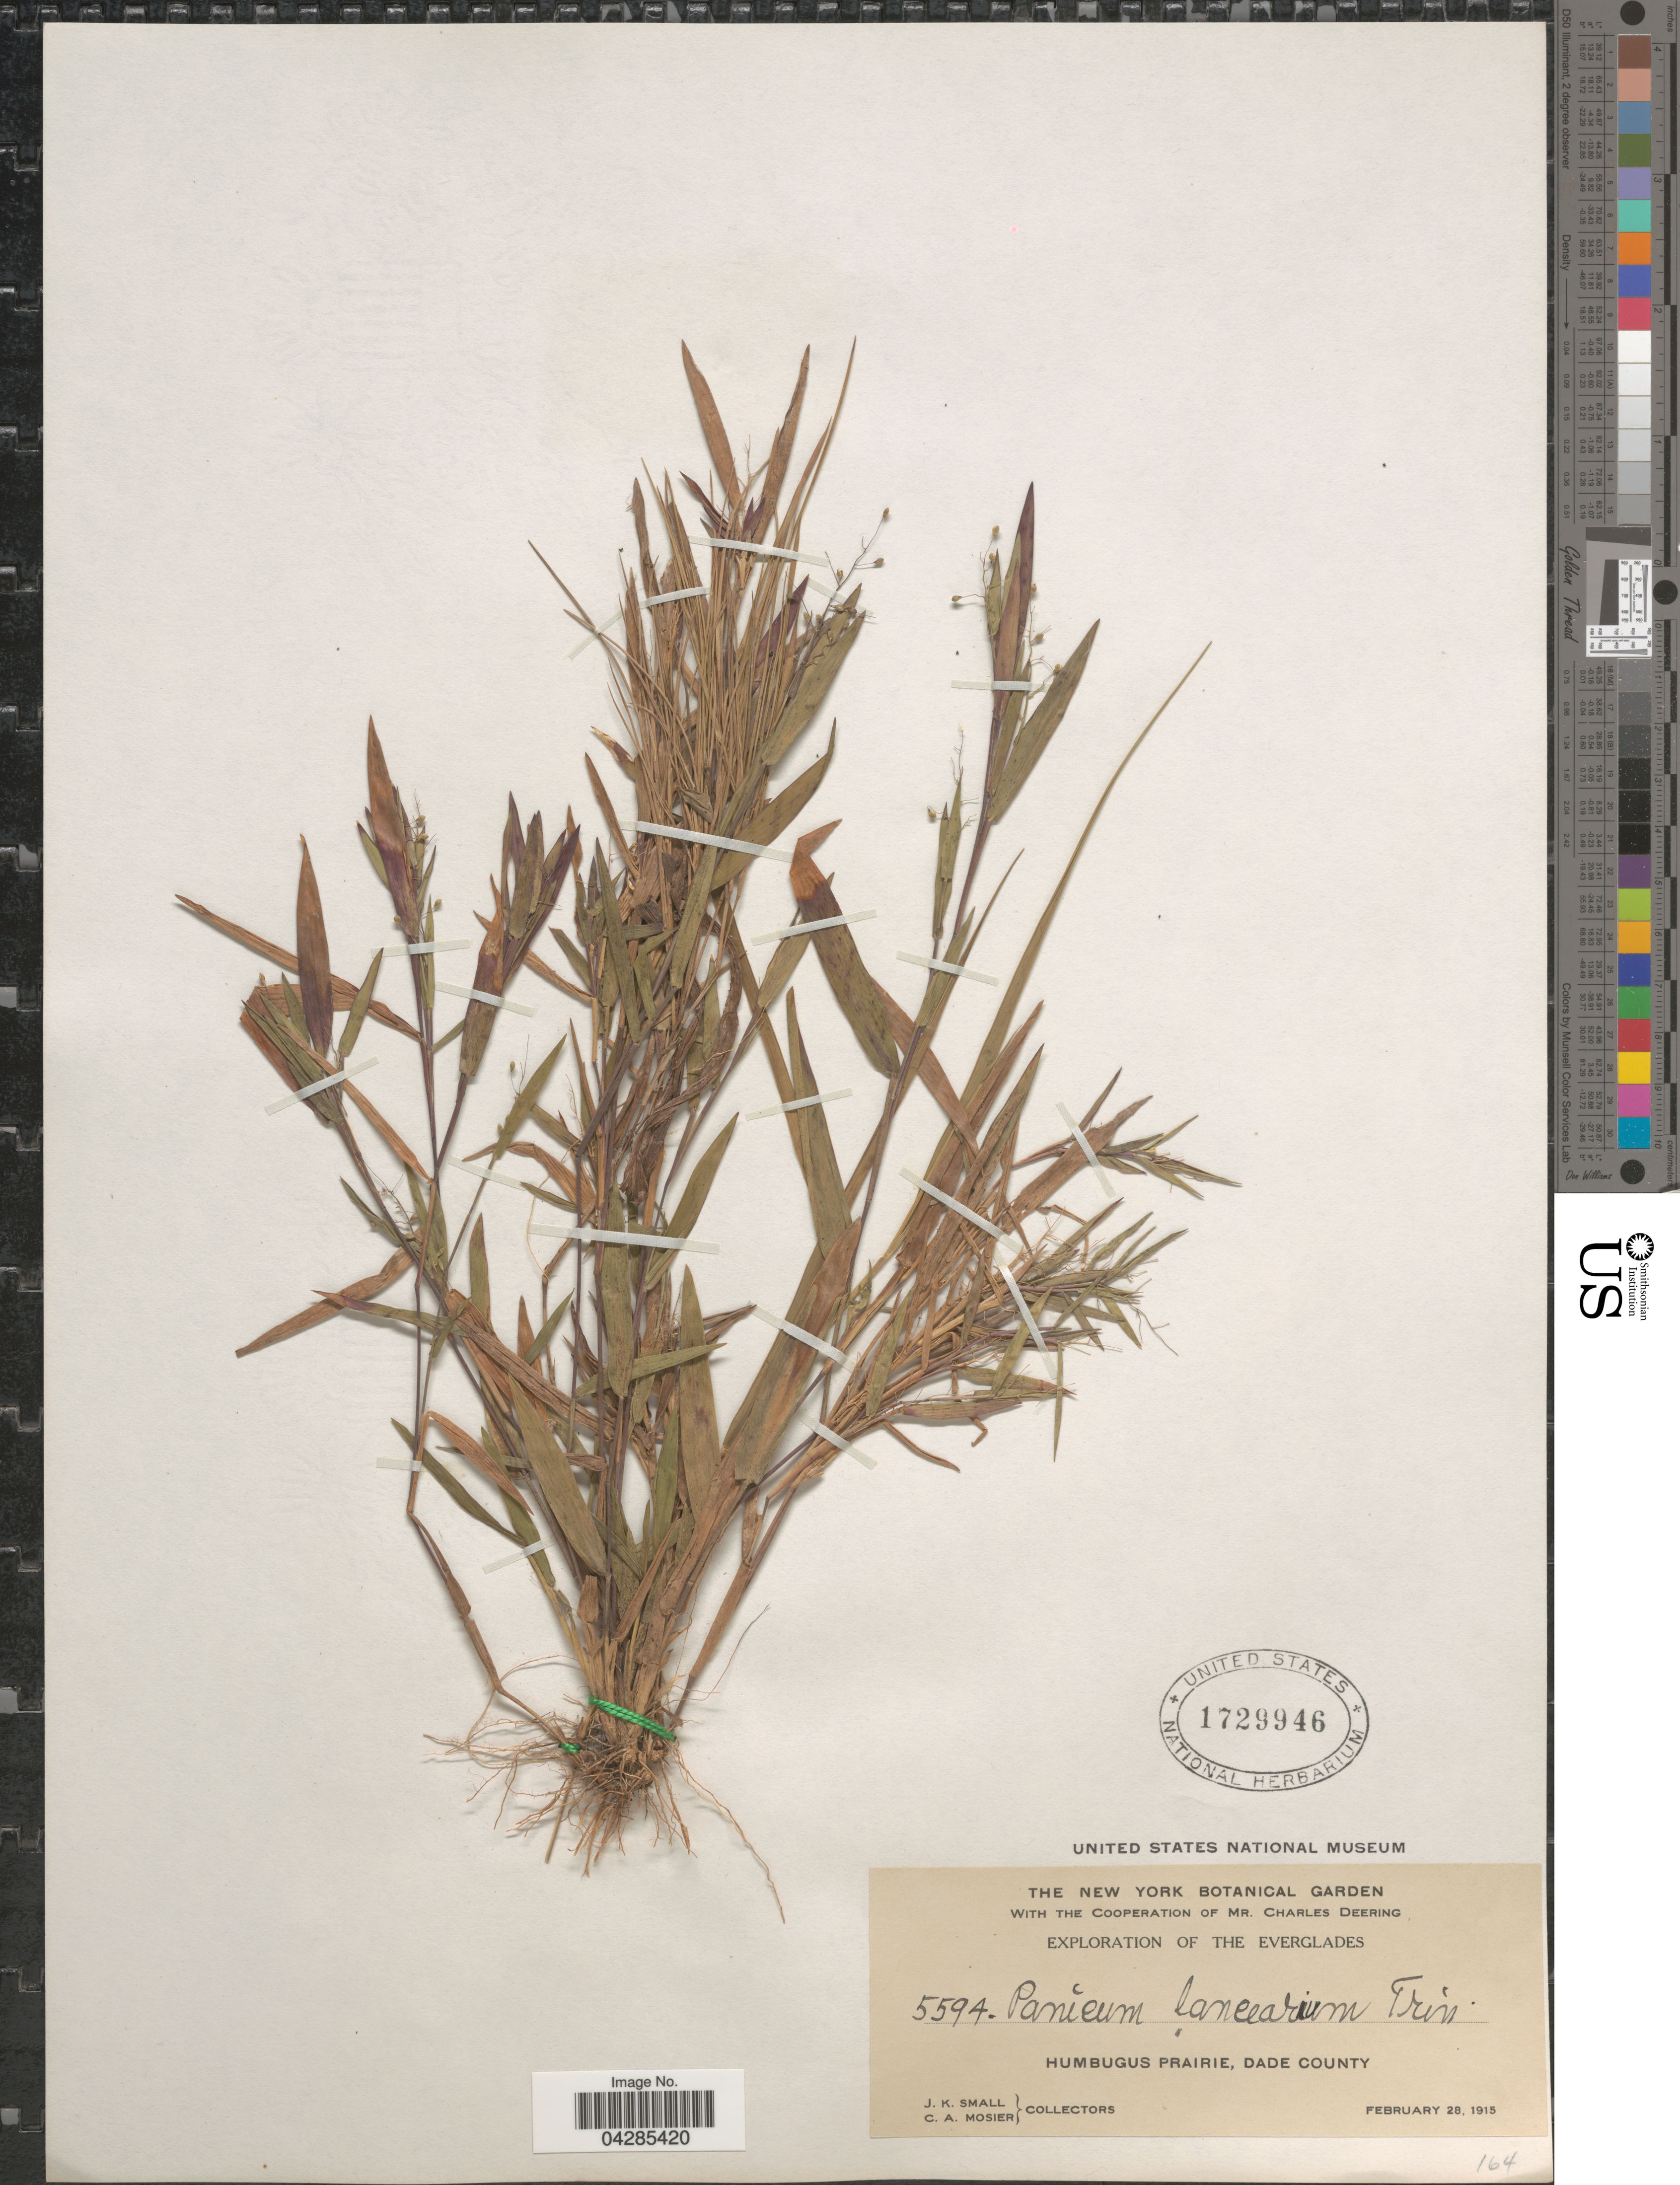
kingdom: Plantae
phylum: Tracheophyta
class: Liliopsida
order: Poales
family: Poaceae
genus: Dichanthelium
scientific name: Dichanthelium portoricense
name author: (Desv. ex Ham.) B.F. Hansen & Wunderlin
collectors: J. K. Small & C. A. Mosier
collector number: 5594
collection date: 1915-02-28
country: United States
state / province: Florida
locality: Exploration of the Everglades. Humbugus Prairie, Dade County.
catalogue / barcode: US 1729946